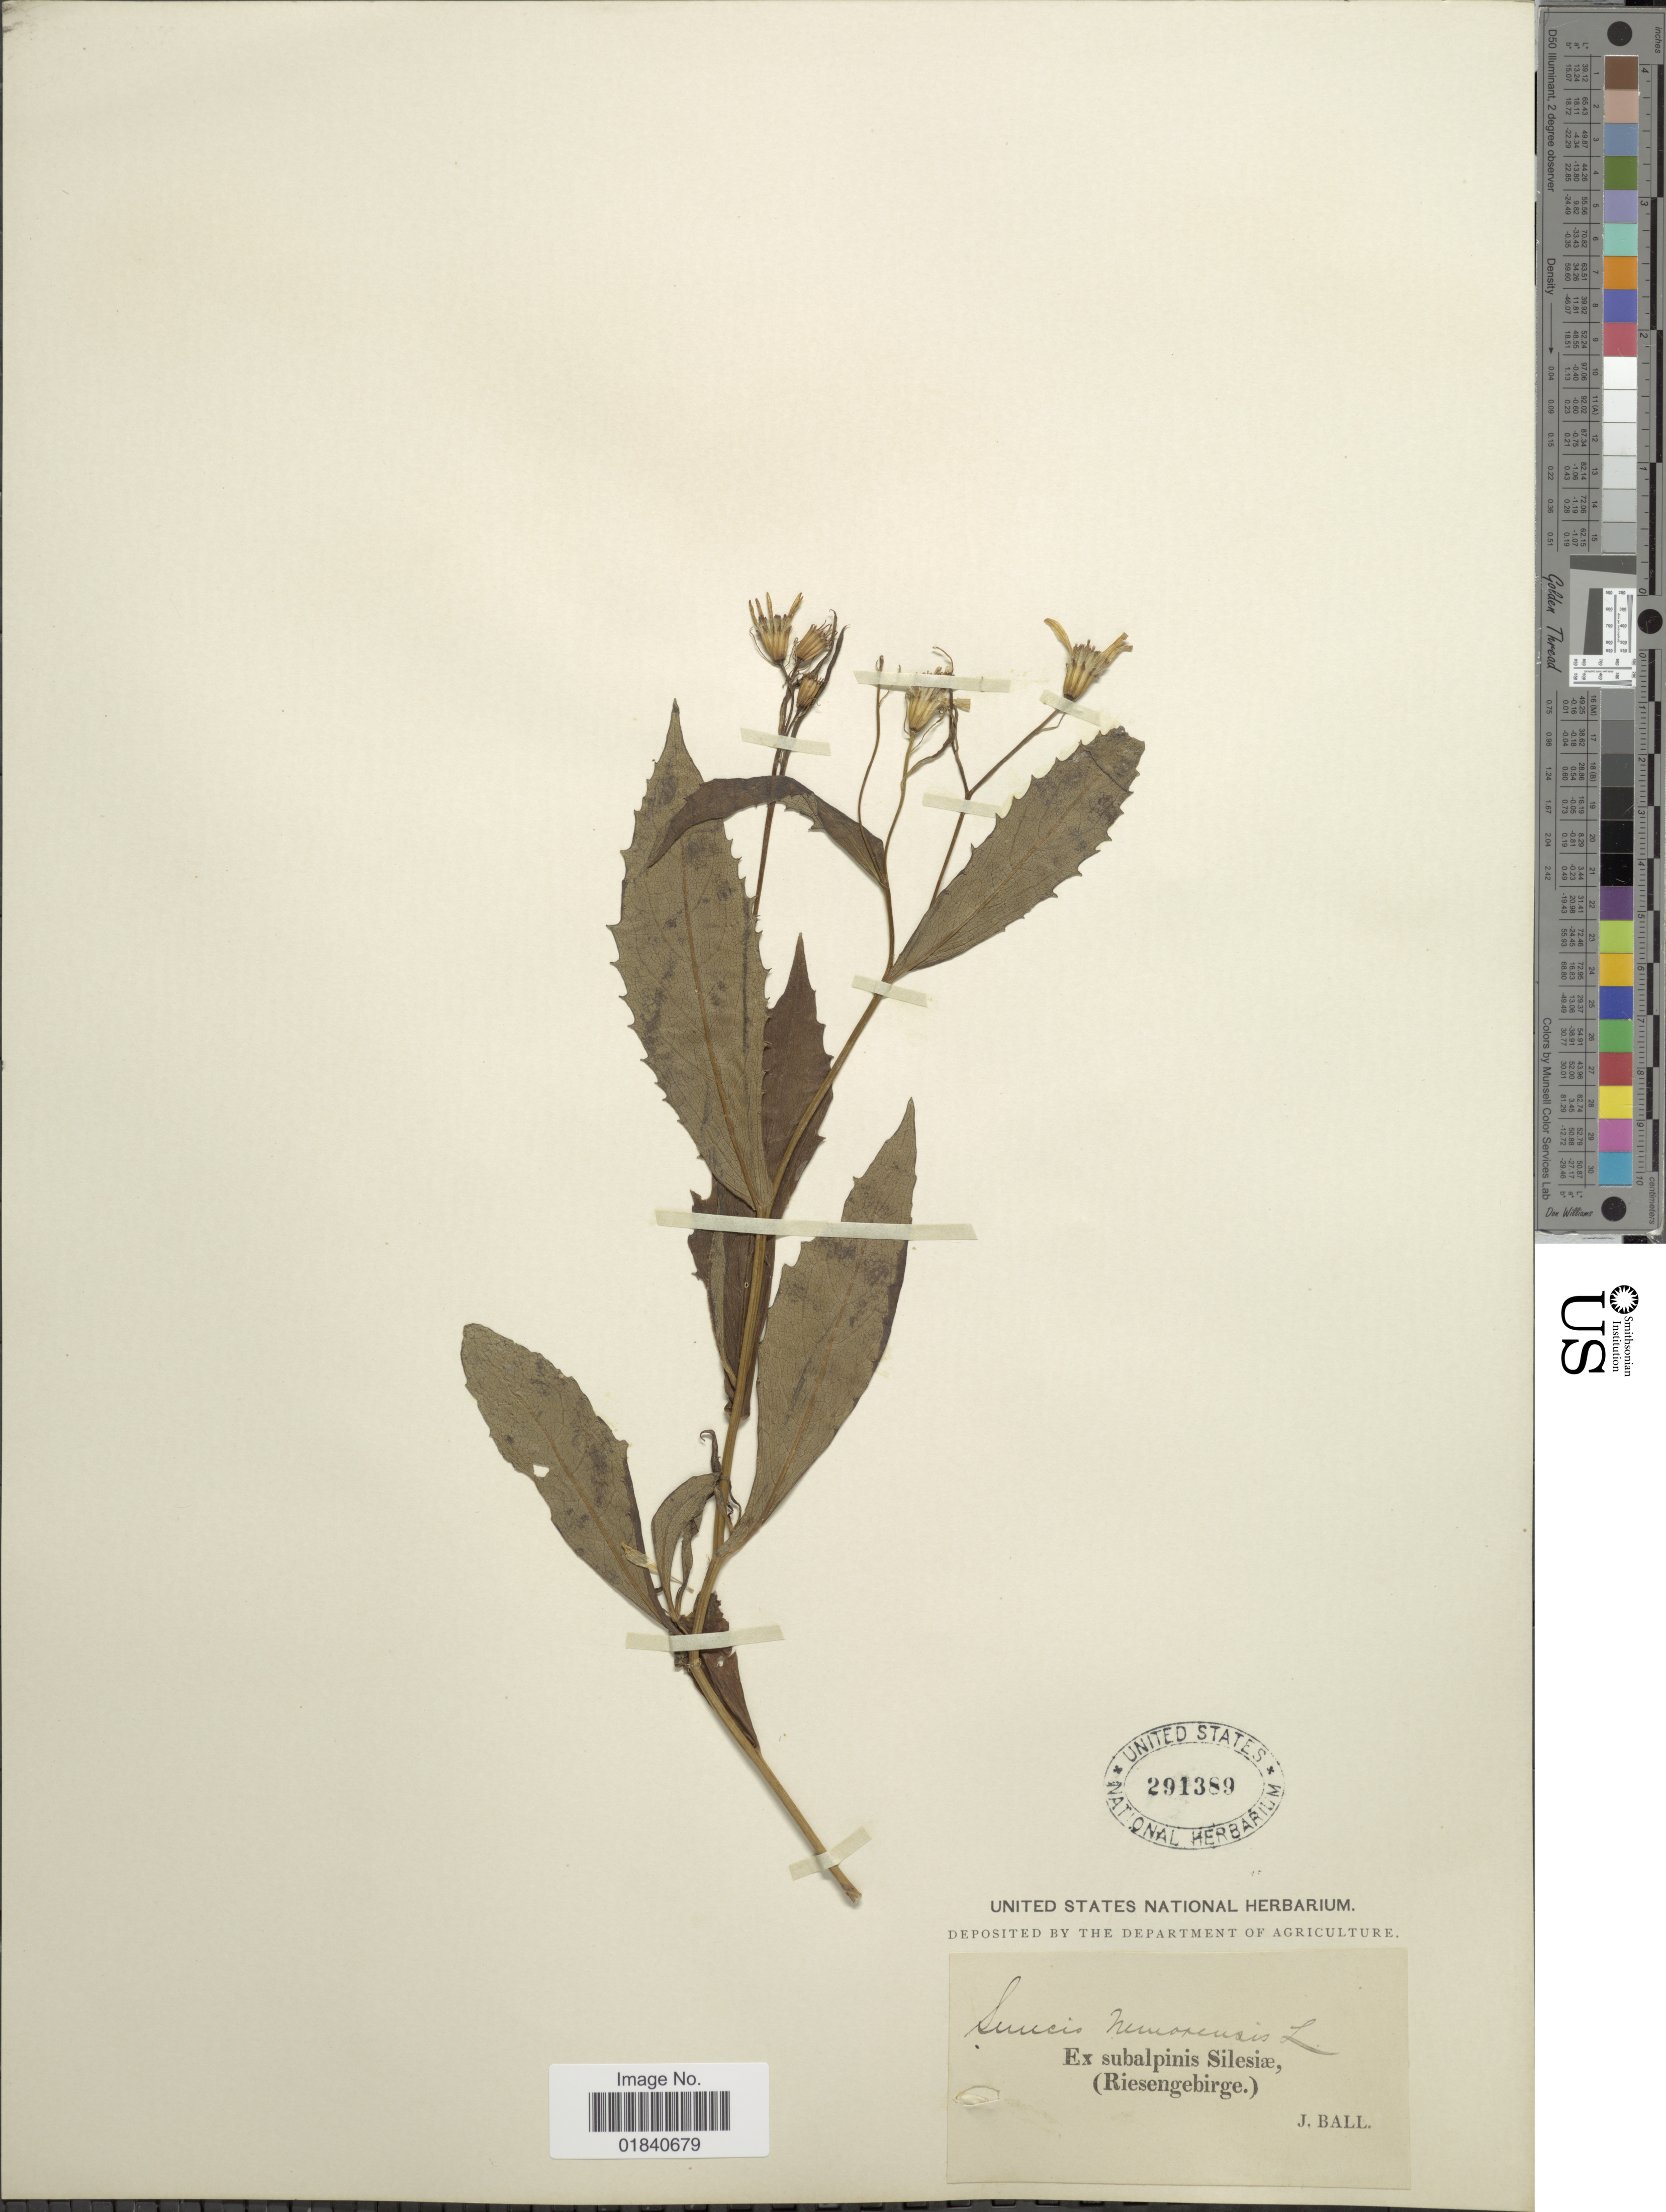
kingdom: Plantae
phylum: Tracheophyta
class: Magnoliopsida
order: Asterales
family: Asteraceae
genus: Senecio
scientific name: Senecio nemorensis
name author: L.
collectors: J. Ball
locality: Ex subalpinis Silesiae, (Riesenbirge)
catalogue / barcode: US 291389